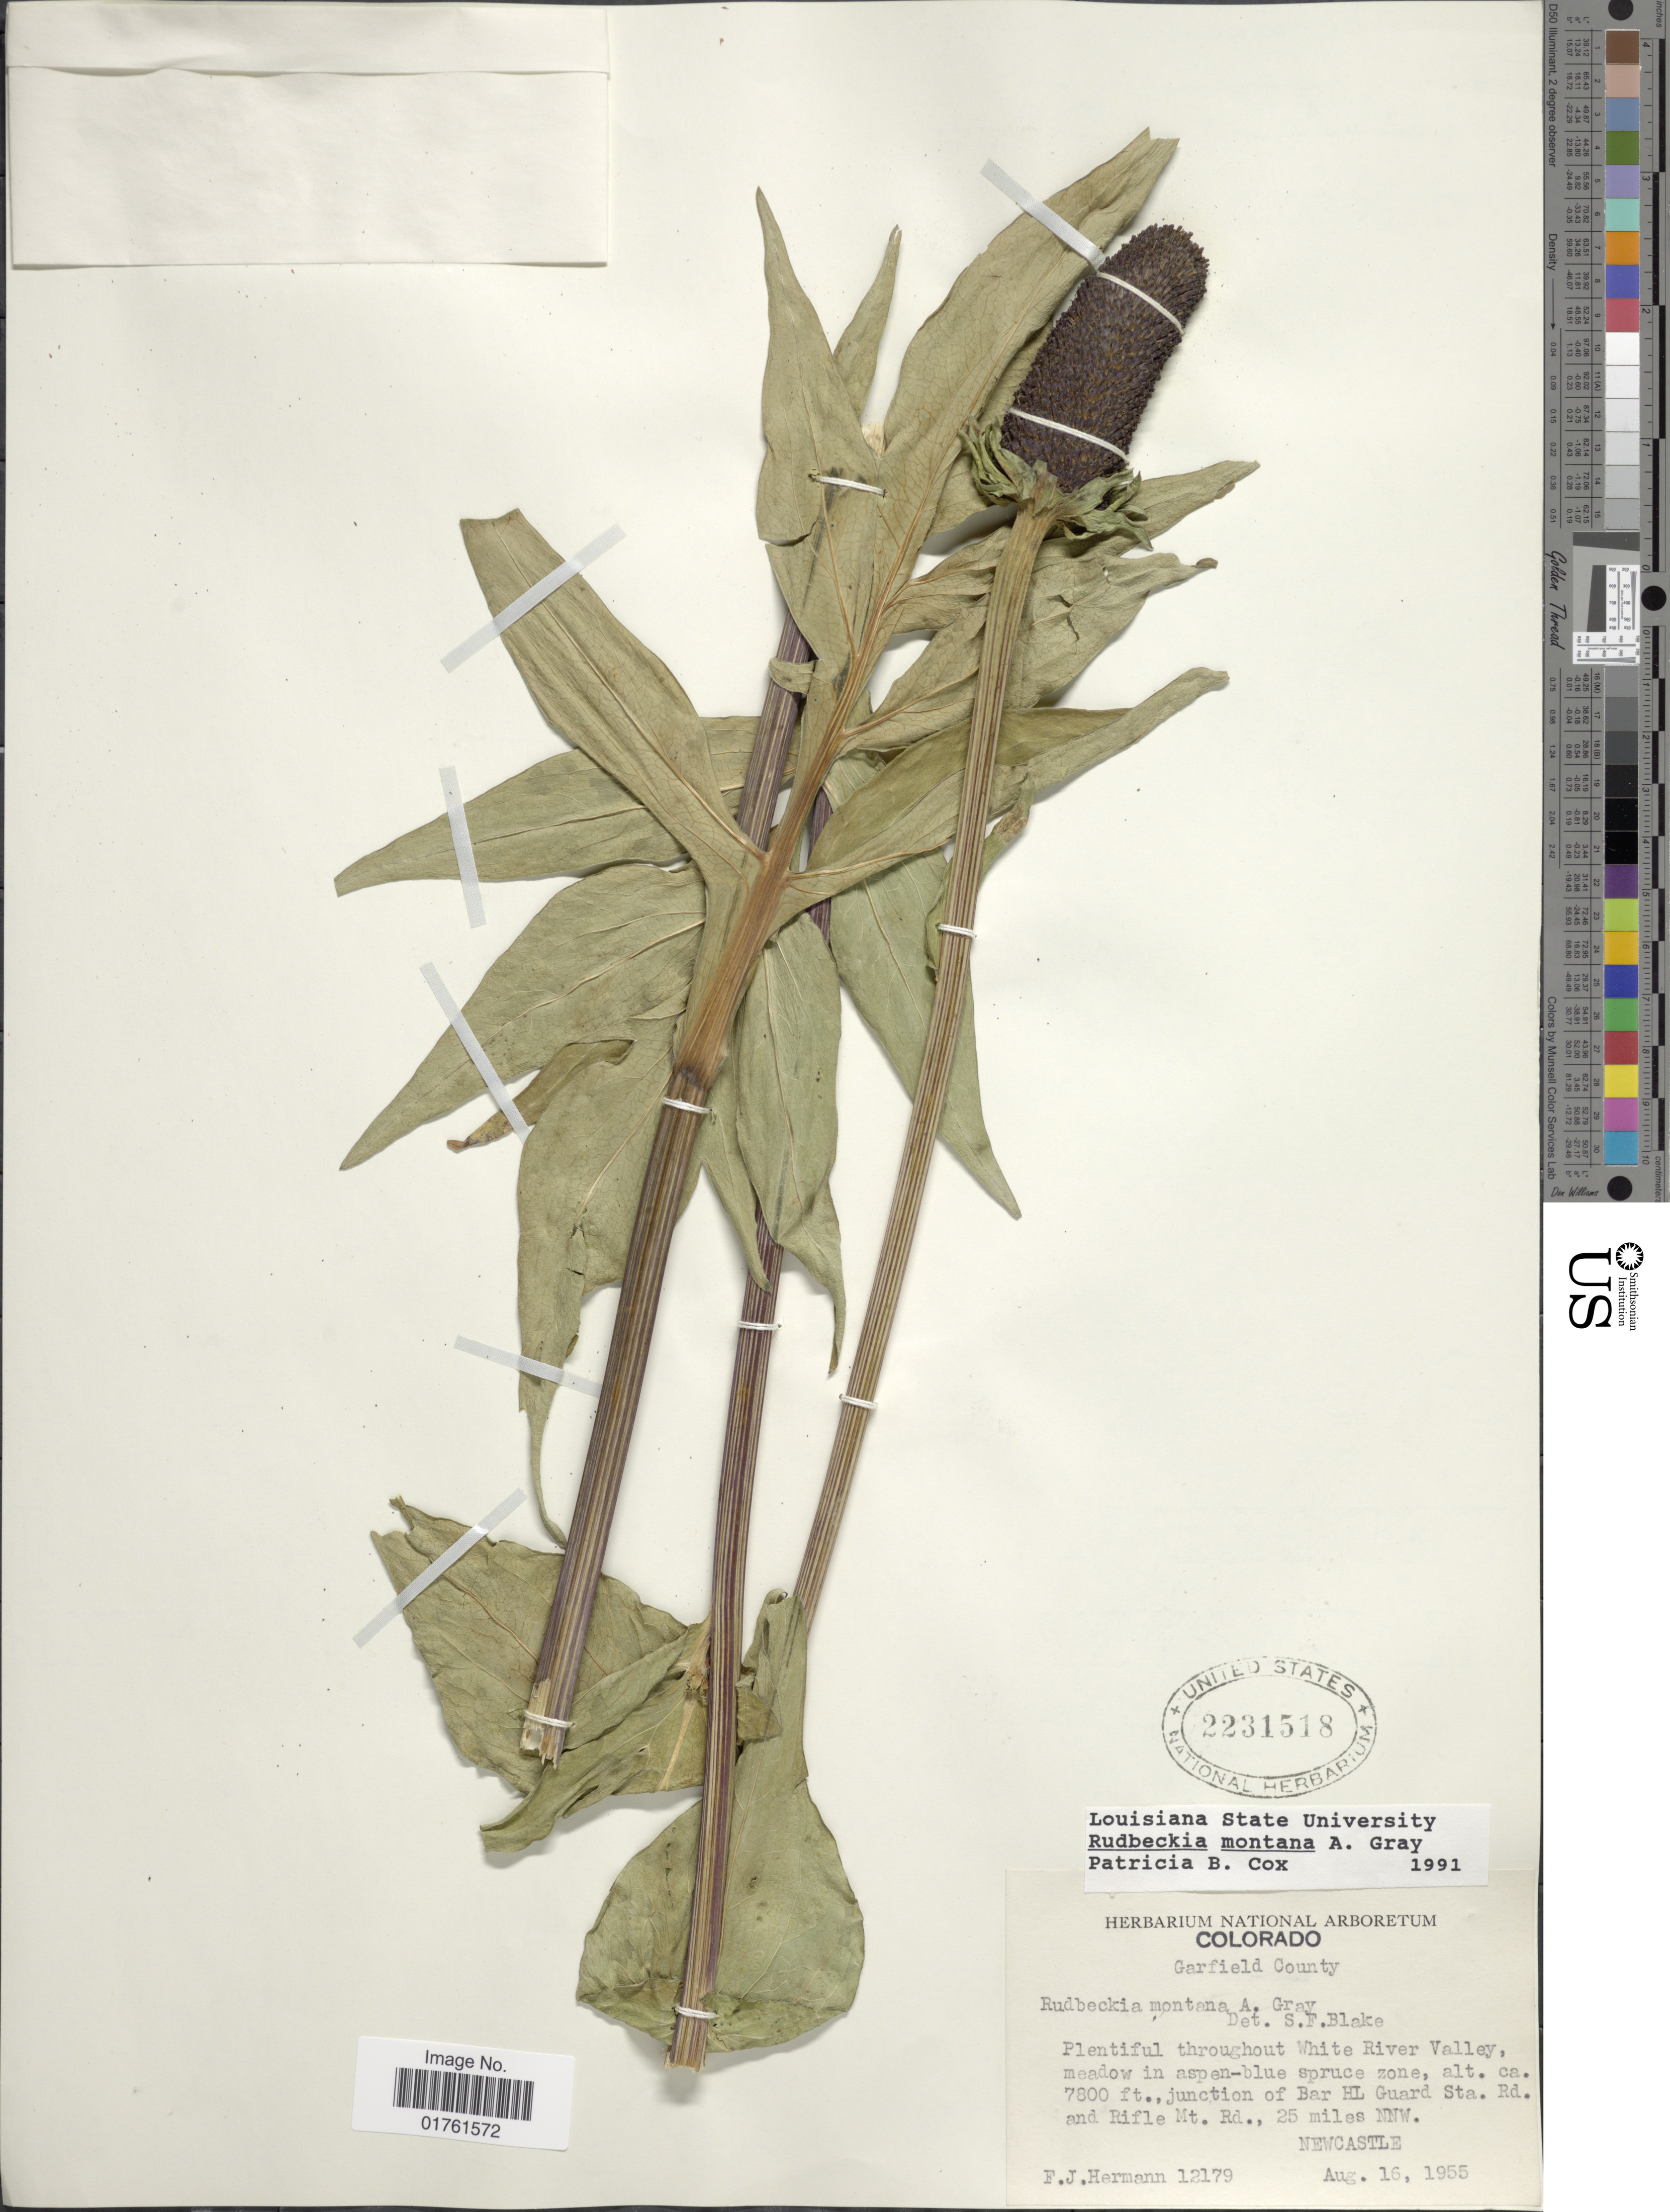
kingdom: Plantae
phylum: Tracheophyta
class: Magnoliopsida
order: Asterales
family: Asteraceae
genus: Rudbeckia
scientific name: Rudbeckia montana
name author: A. Gray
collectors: F. J. Hermann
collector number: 12179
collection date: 1955-08-16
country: United States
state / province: Colorado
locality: Garfield County, Plentiful throughout White River Valley, meadow in aspen-blue spruce zone., junction of Bar HL GUard Sta Rd and Rifle Mt Rd., 25 miles NNW Newcastle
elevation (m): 2377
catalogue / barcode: US 2231518